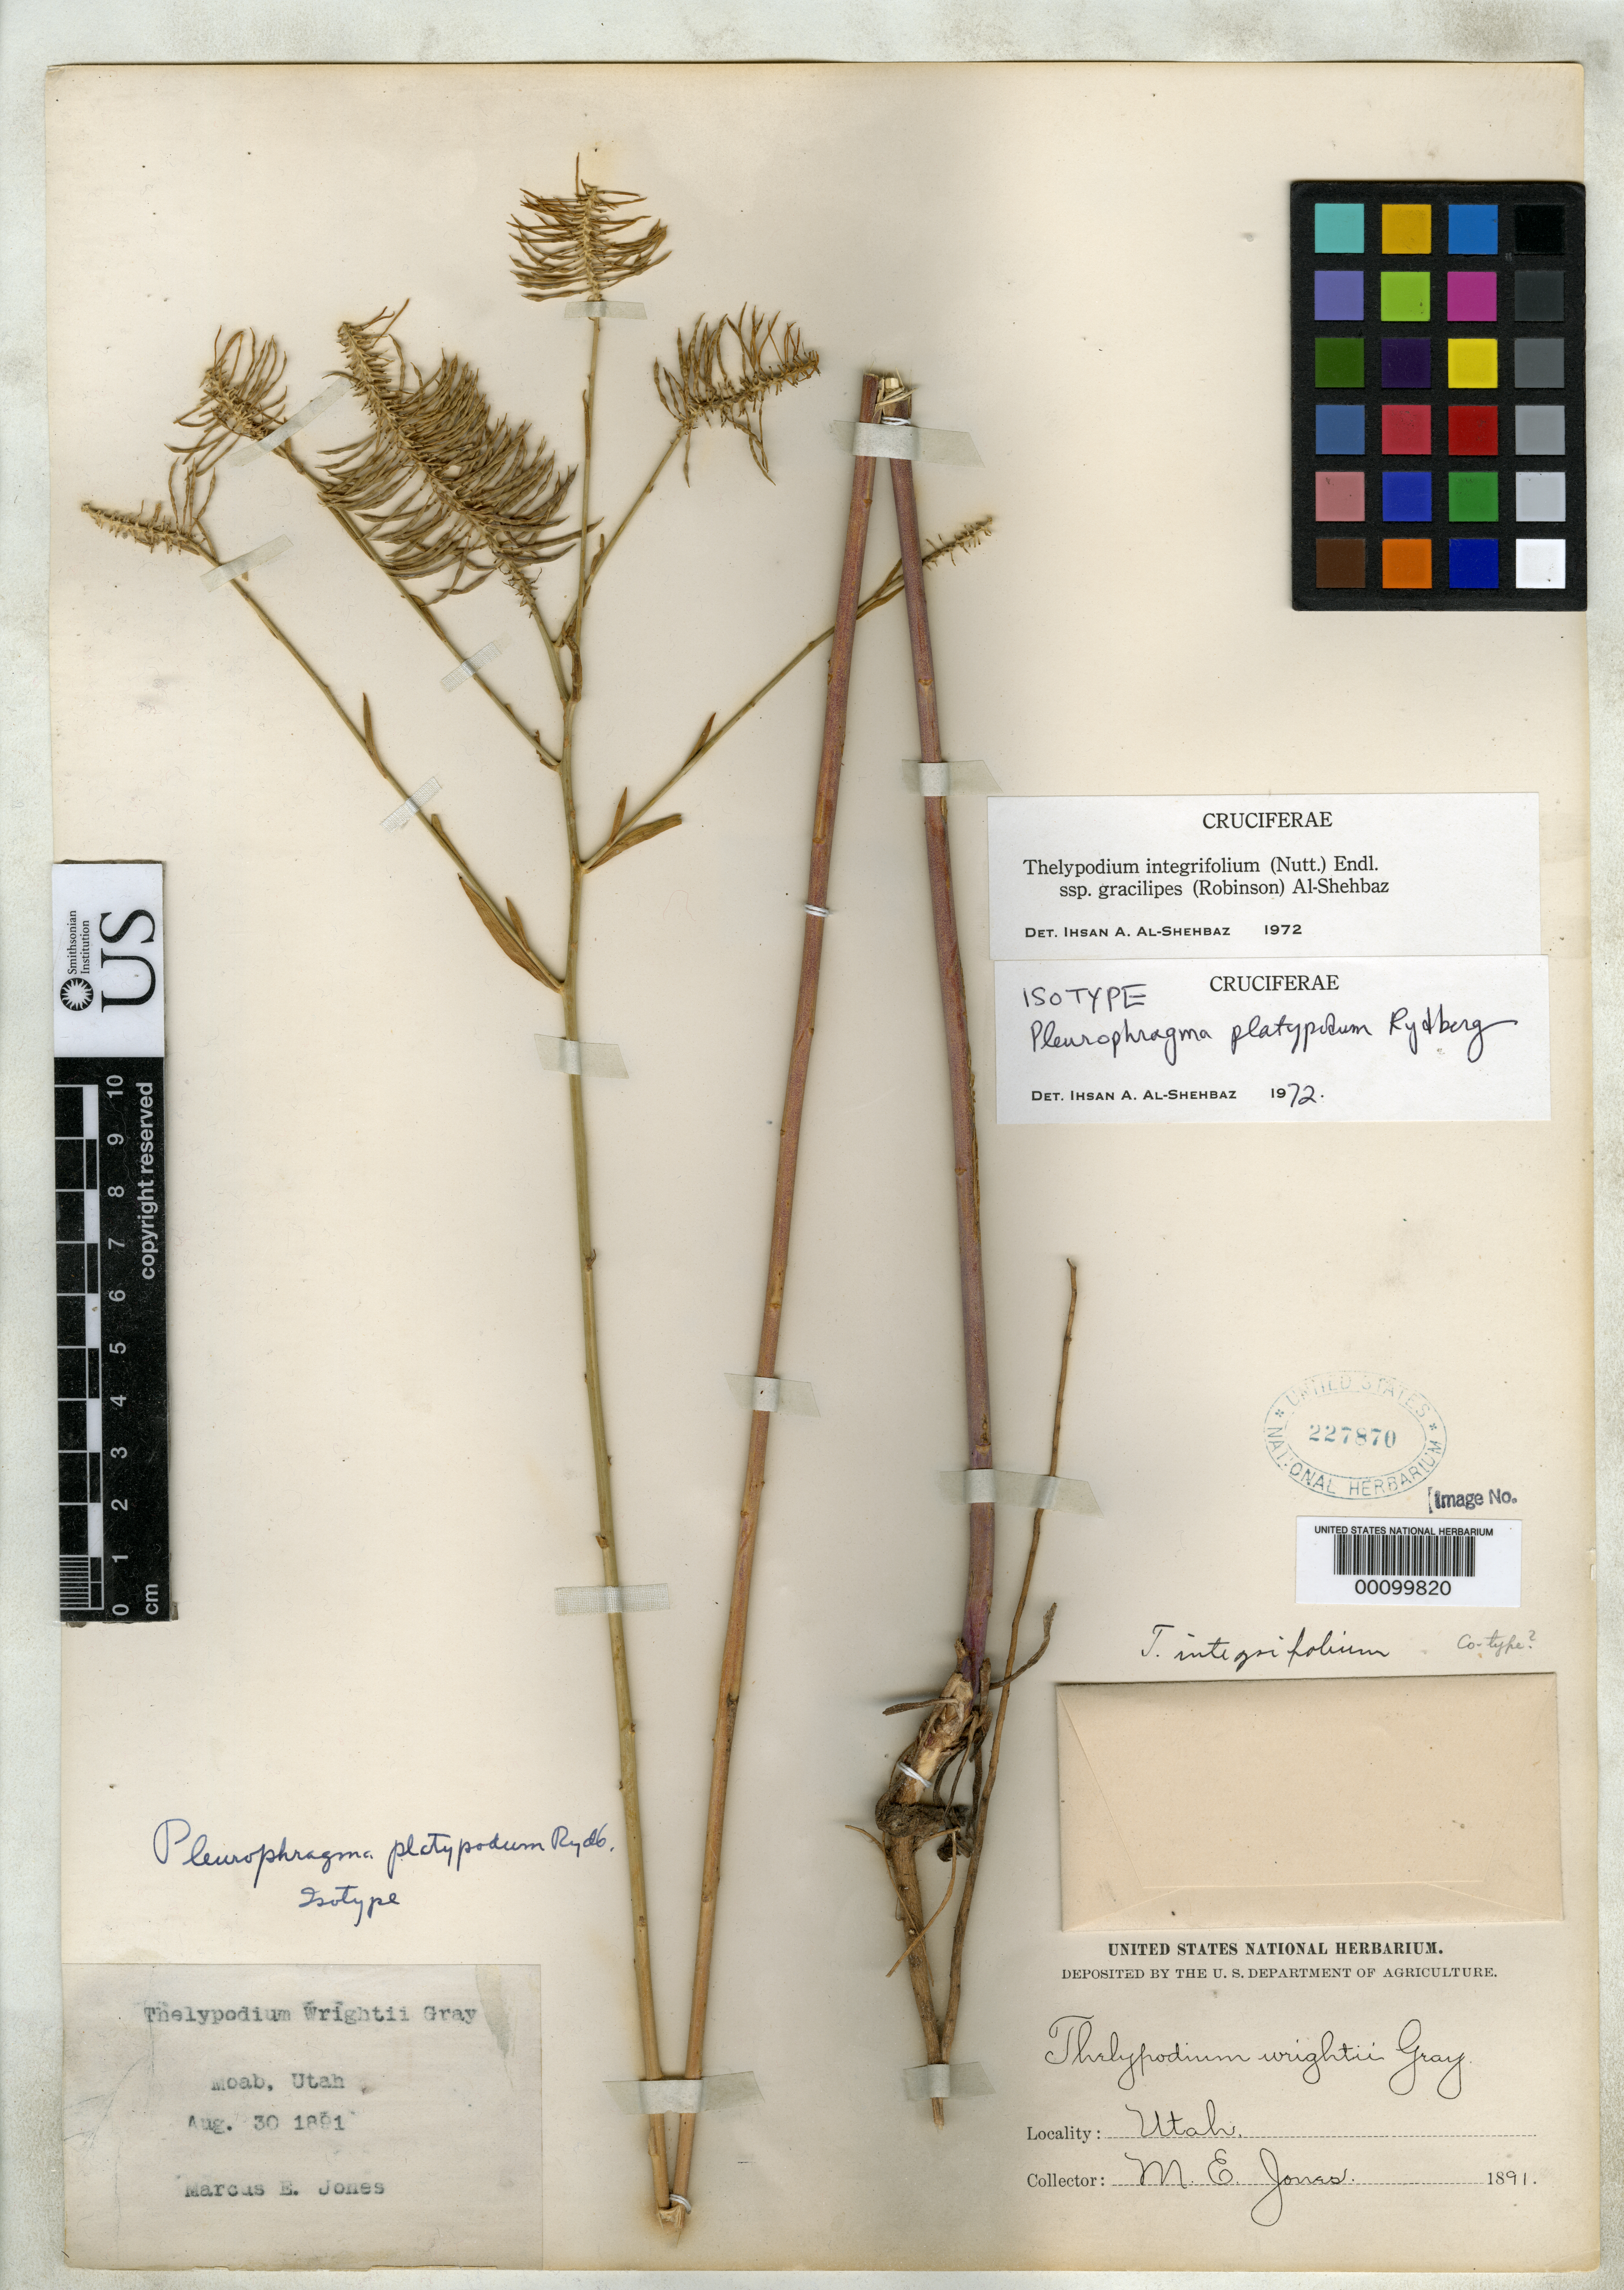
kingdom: Plantae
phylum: Tracheophyta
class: Magnoliopsida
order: Brassicales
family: Brassicaceae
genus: Pleurophragma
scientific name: Pleurophragma platypodum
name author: Rydb.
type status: Isotype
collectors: M. E. Jones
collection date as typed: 30 Aug 1891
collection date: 1891-08-30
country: United States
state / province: Utah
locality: Moab.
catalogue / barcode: US 227870